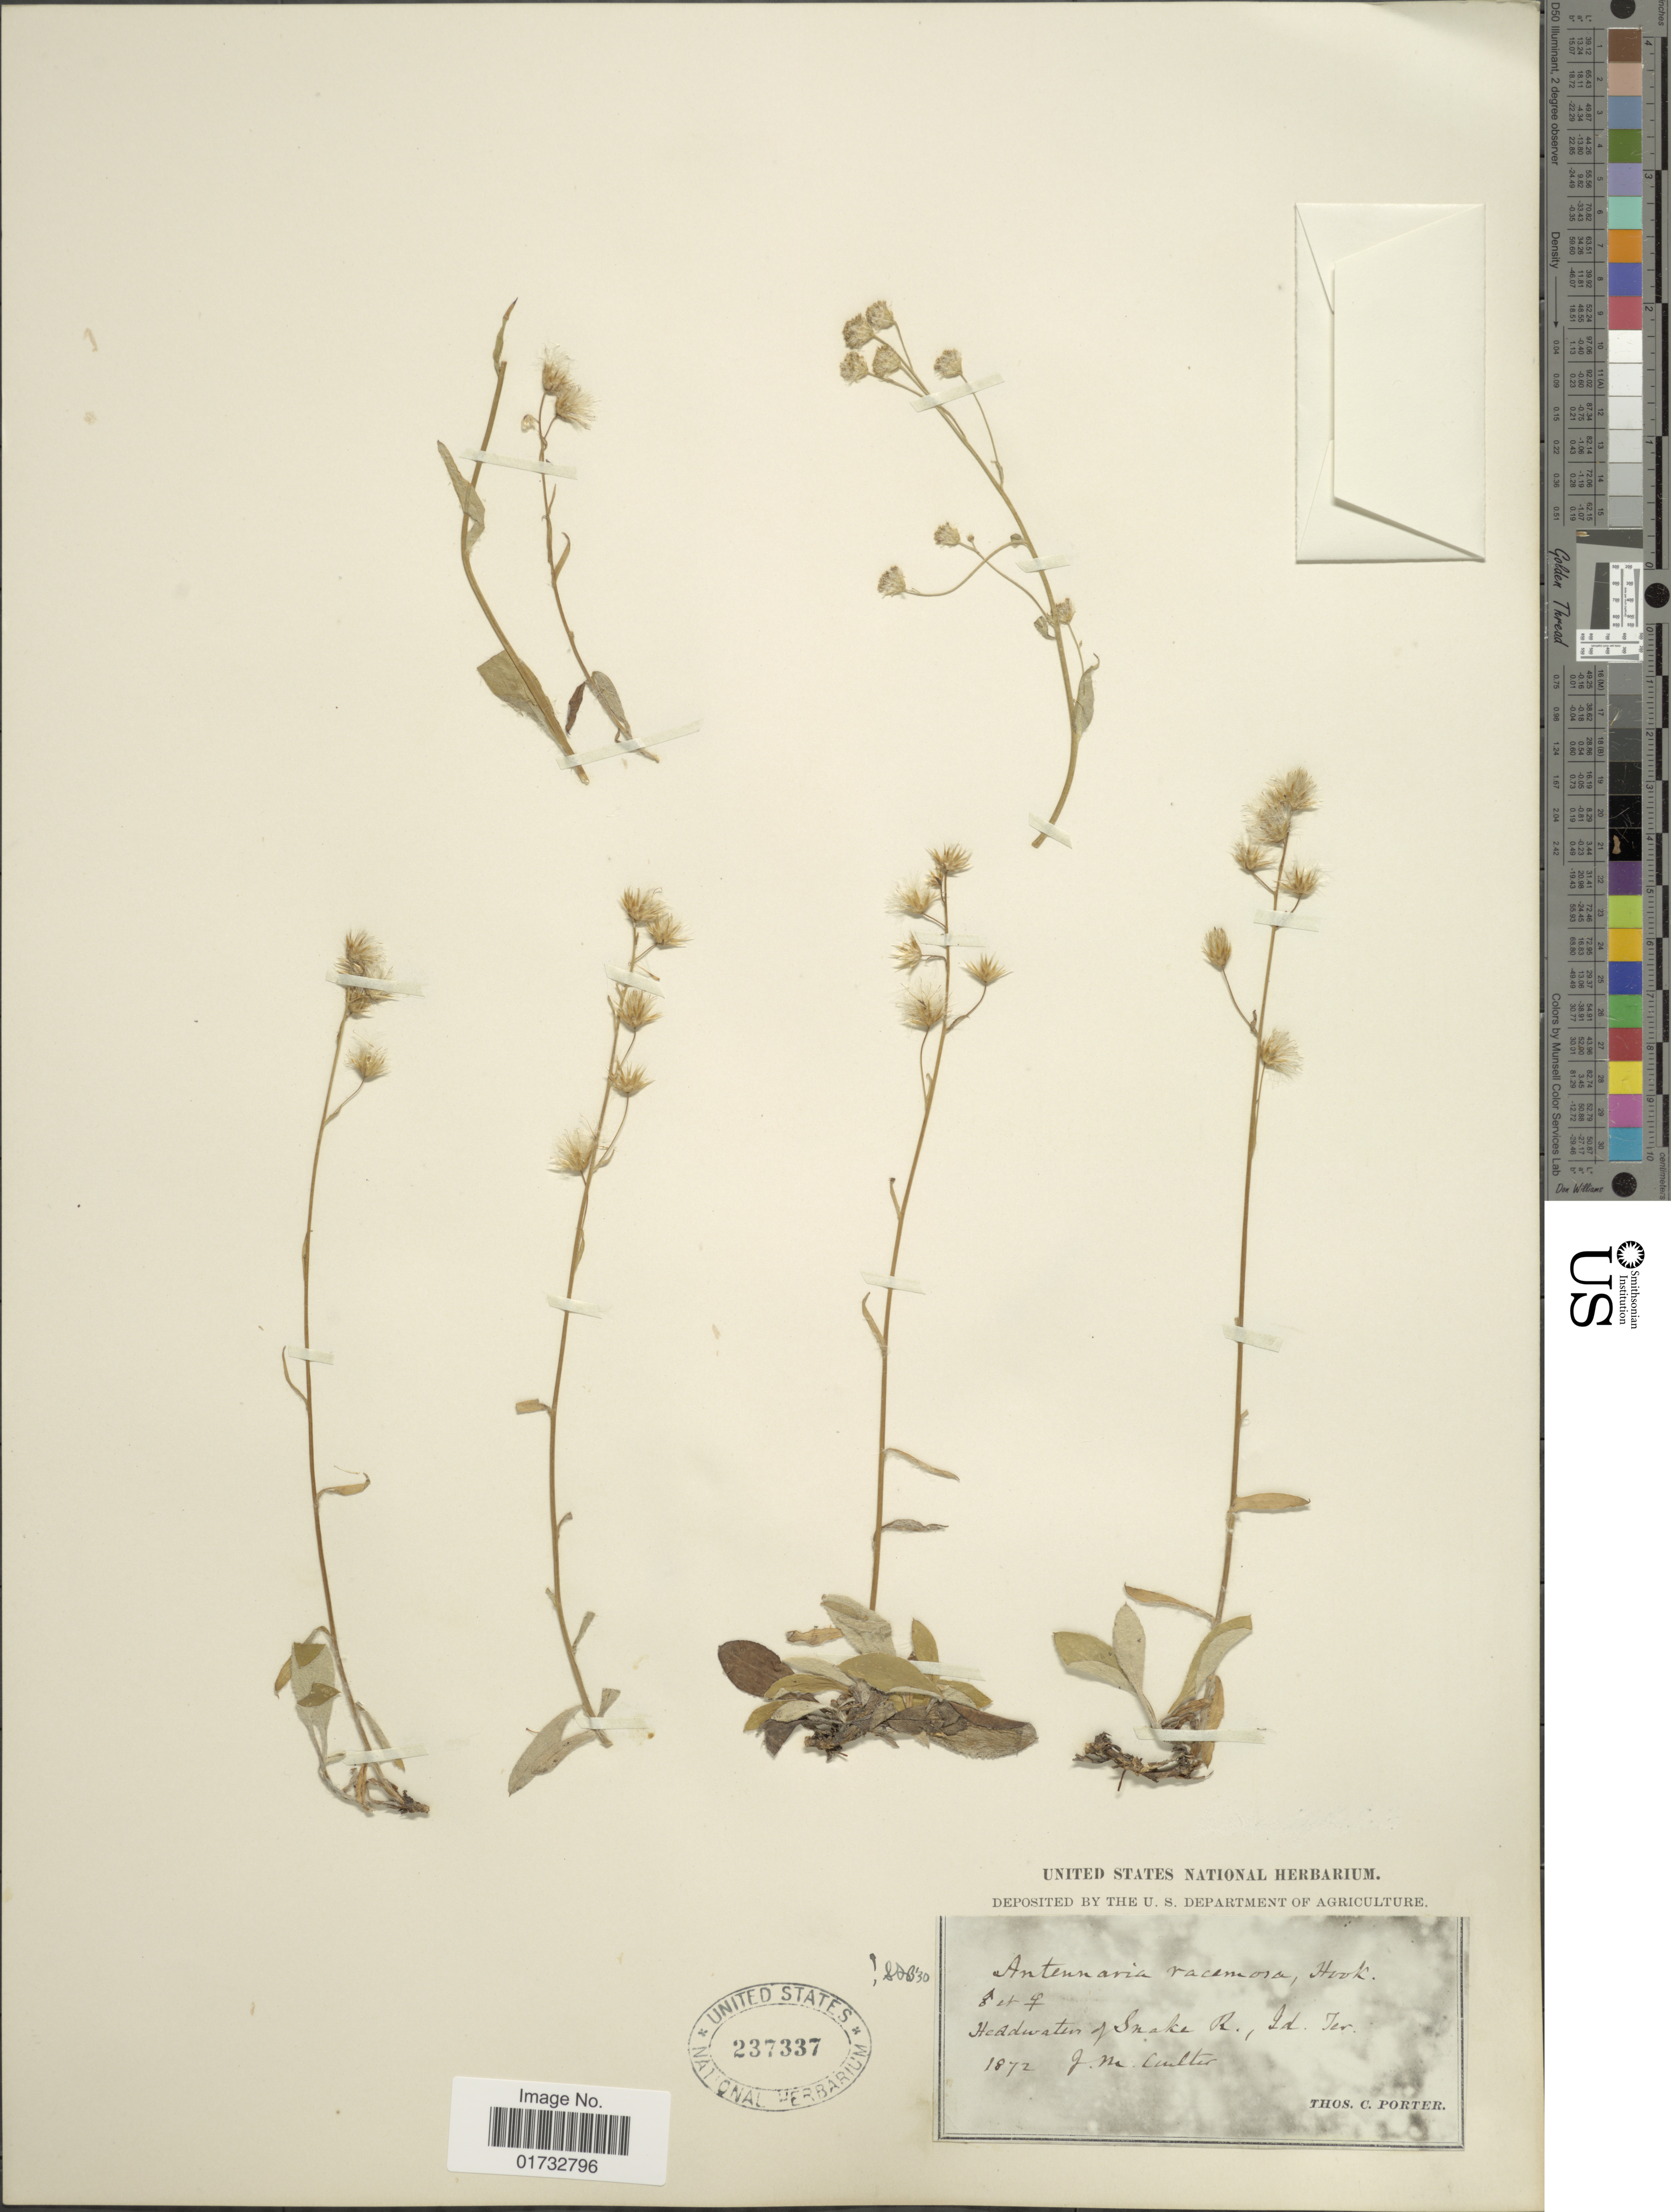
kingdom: Plantae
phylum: Tracheophyta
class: Magnoliopsida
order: Asterales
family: Asteraceae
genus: Antennaria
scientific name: Antennaria racemosa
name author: Hook.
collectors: J. Cutler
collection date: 1872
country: United States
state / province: Idaho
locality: Headwaters of Snake R., Id. Ter.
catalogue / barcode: US 237337